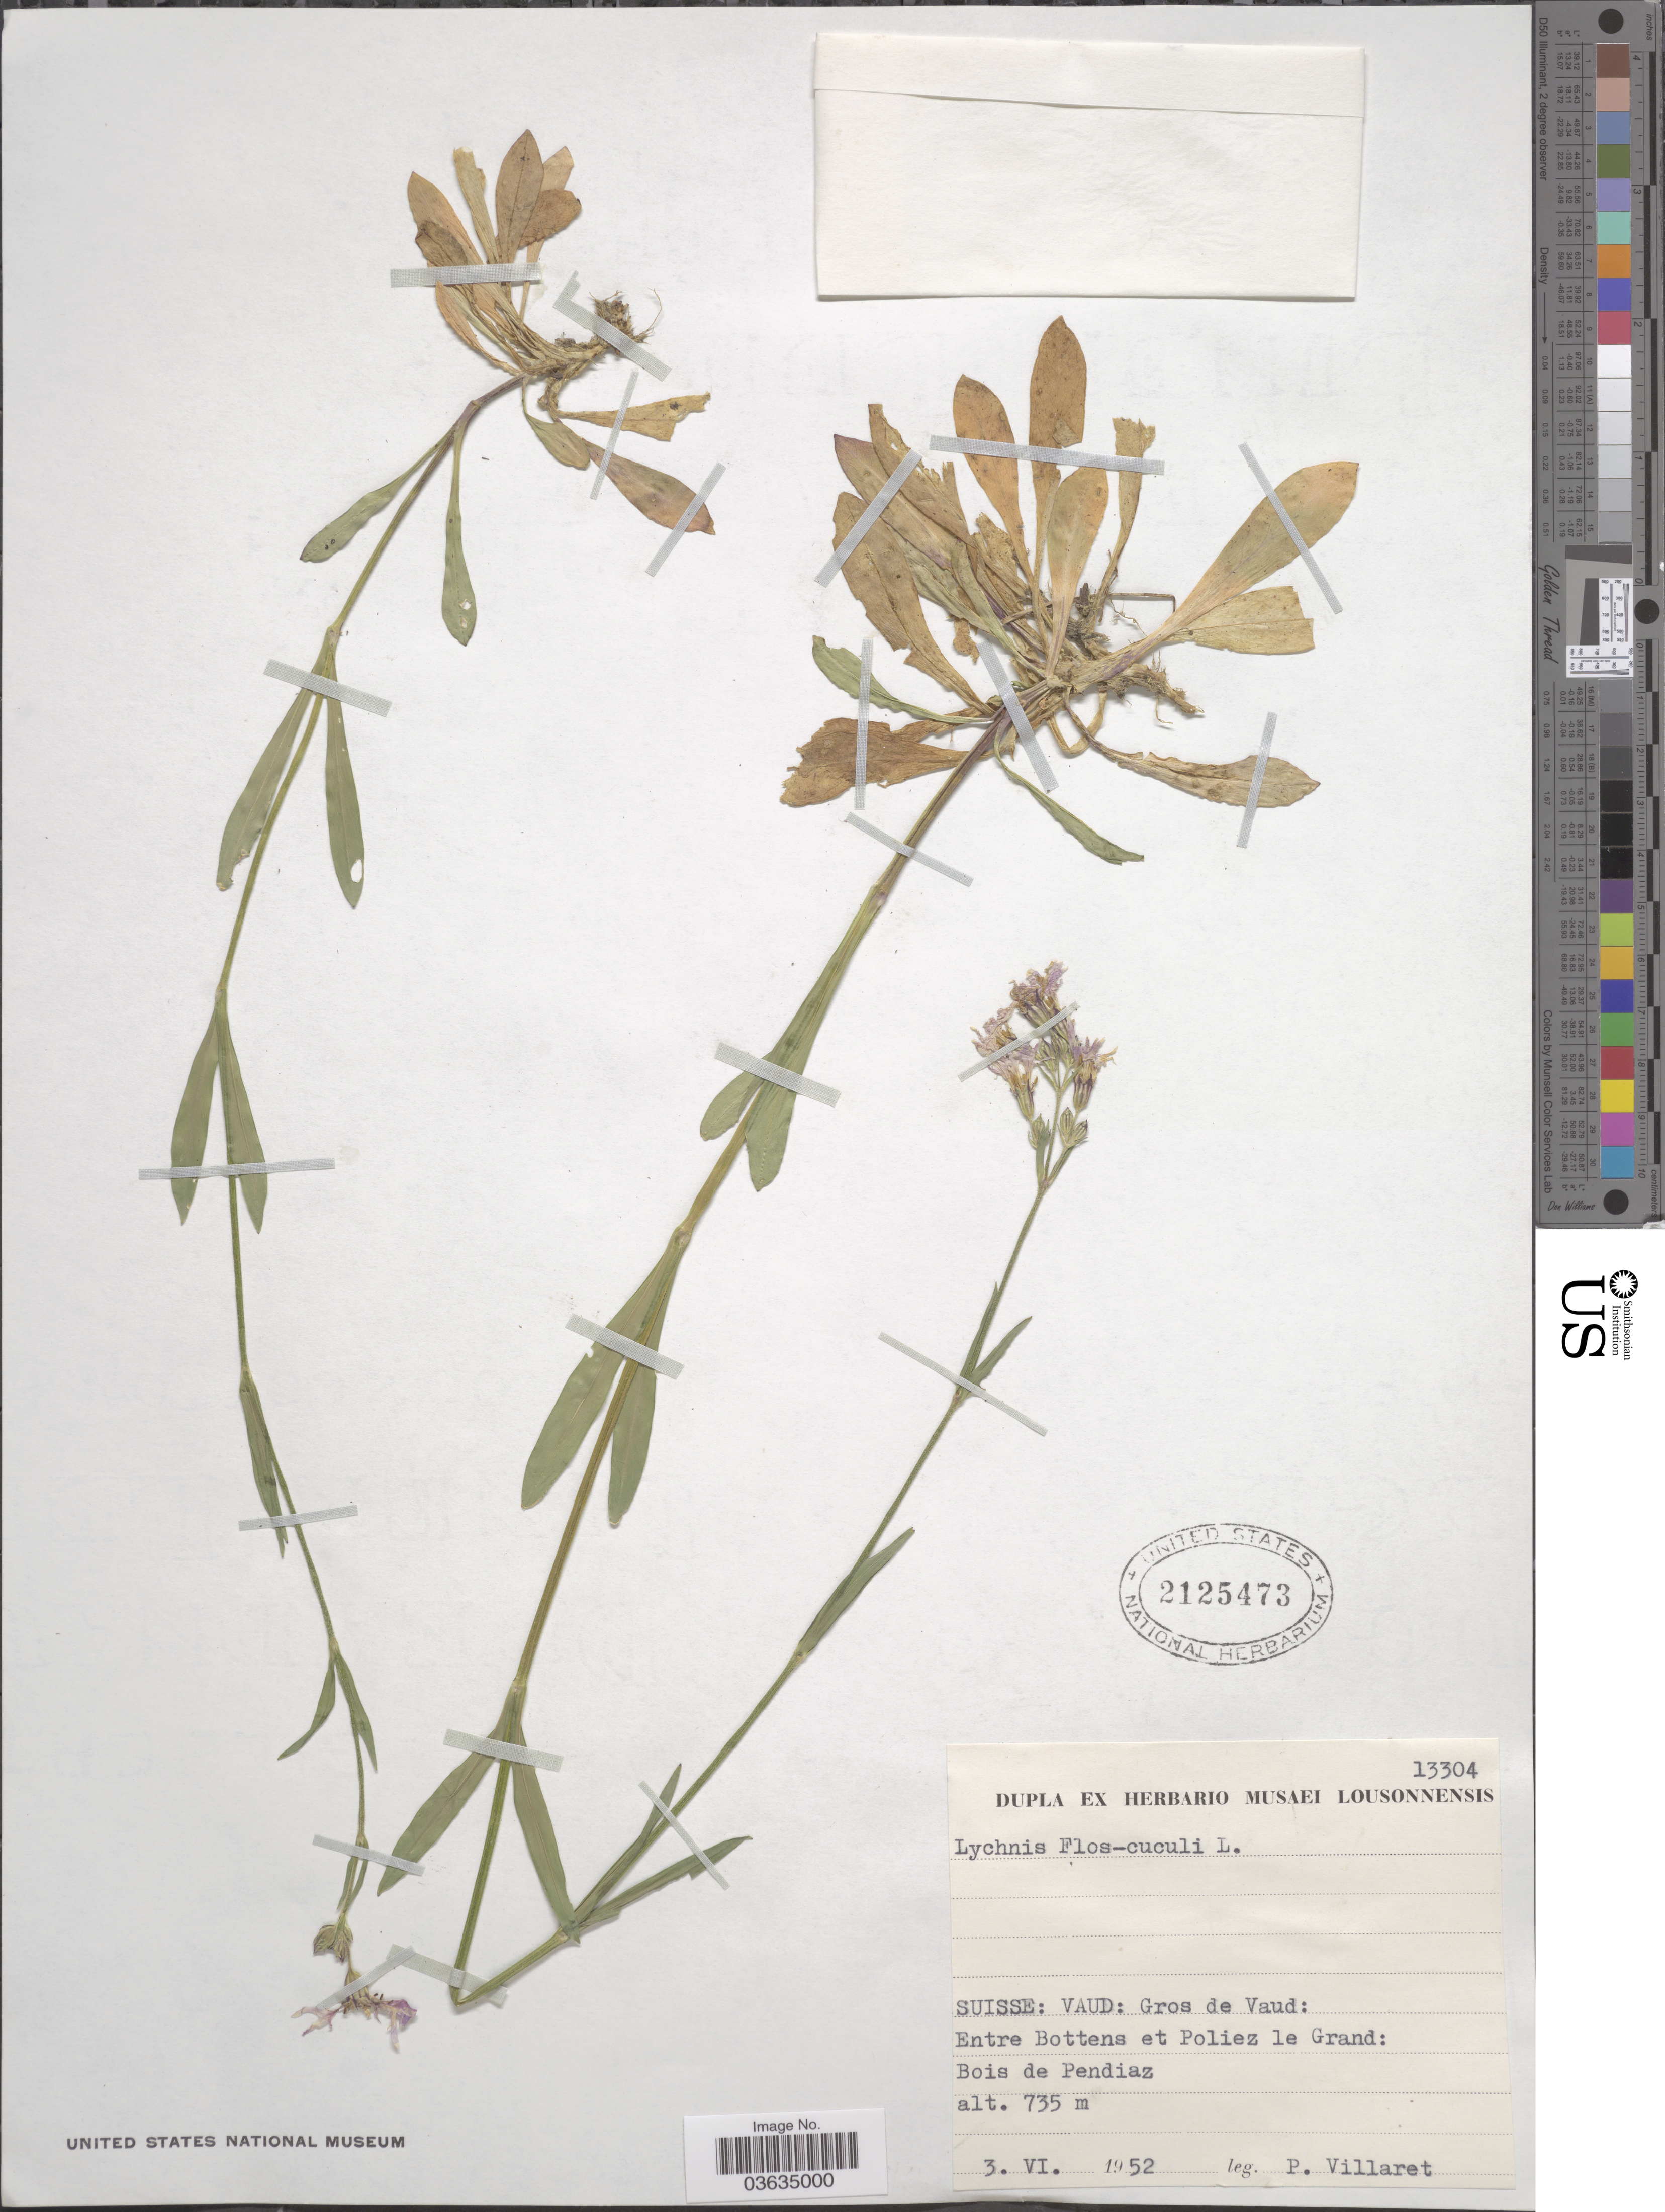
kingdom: Plantae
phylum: Tracheophyta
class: Magnoliopsida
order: Caryophyllales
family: Caryophyllaceae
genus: Silene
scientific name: Silene flos-cuculi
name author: (L.) Greuter & Burdet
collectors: P. Villaret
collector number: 13304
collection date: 1952-06-03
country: Switzerland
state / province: Vaud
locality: Suisse: Vaud: Gros de Vaud: Entre Bottens et Poliez le Grand: Bois de Pendiaz.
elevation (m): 735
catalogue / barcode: US 2125473